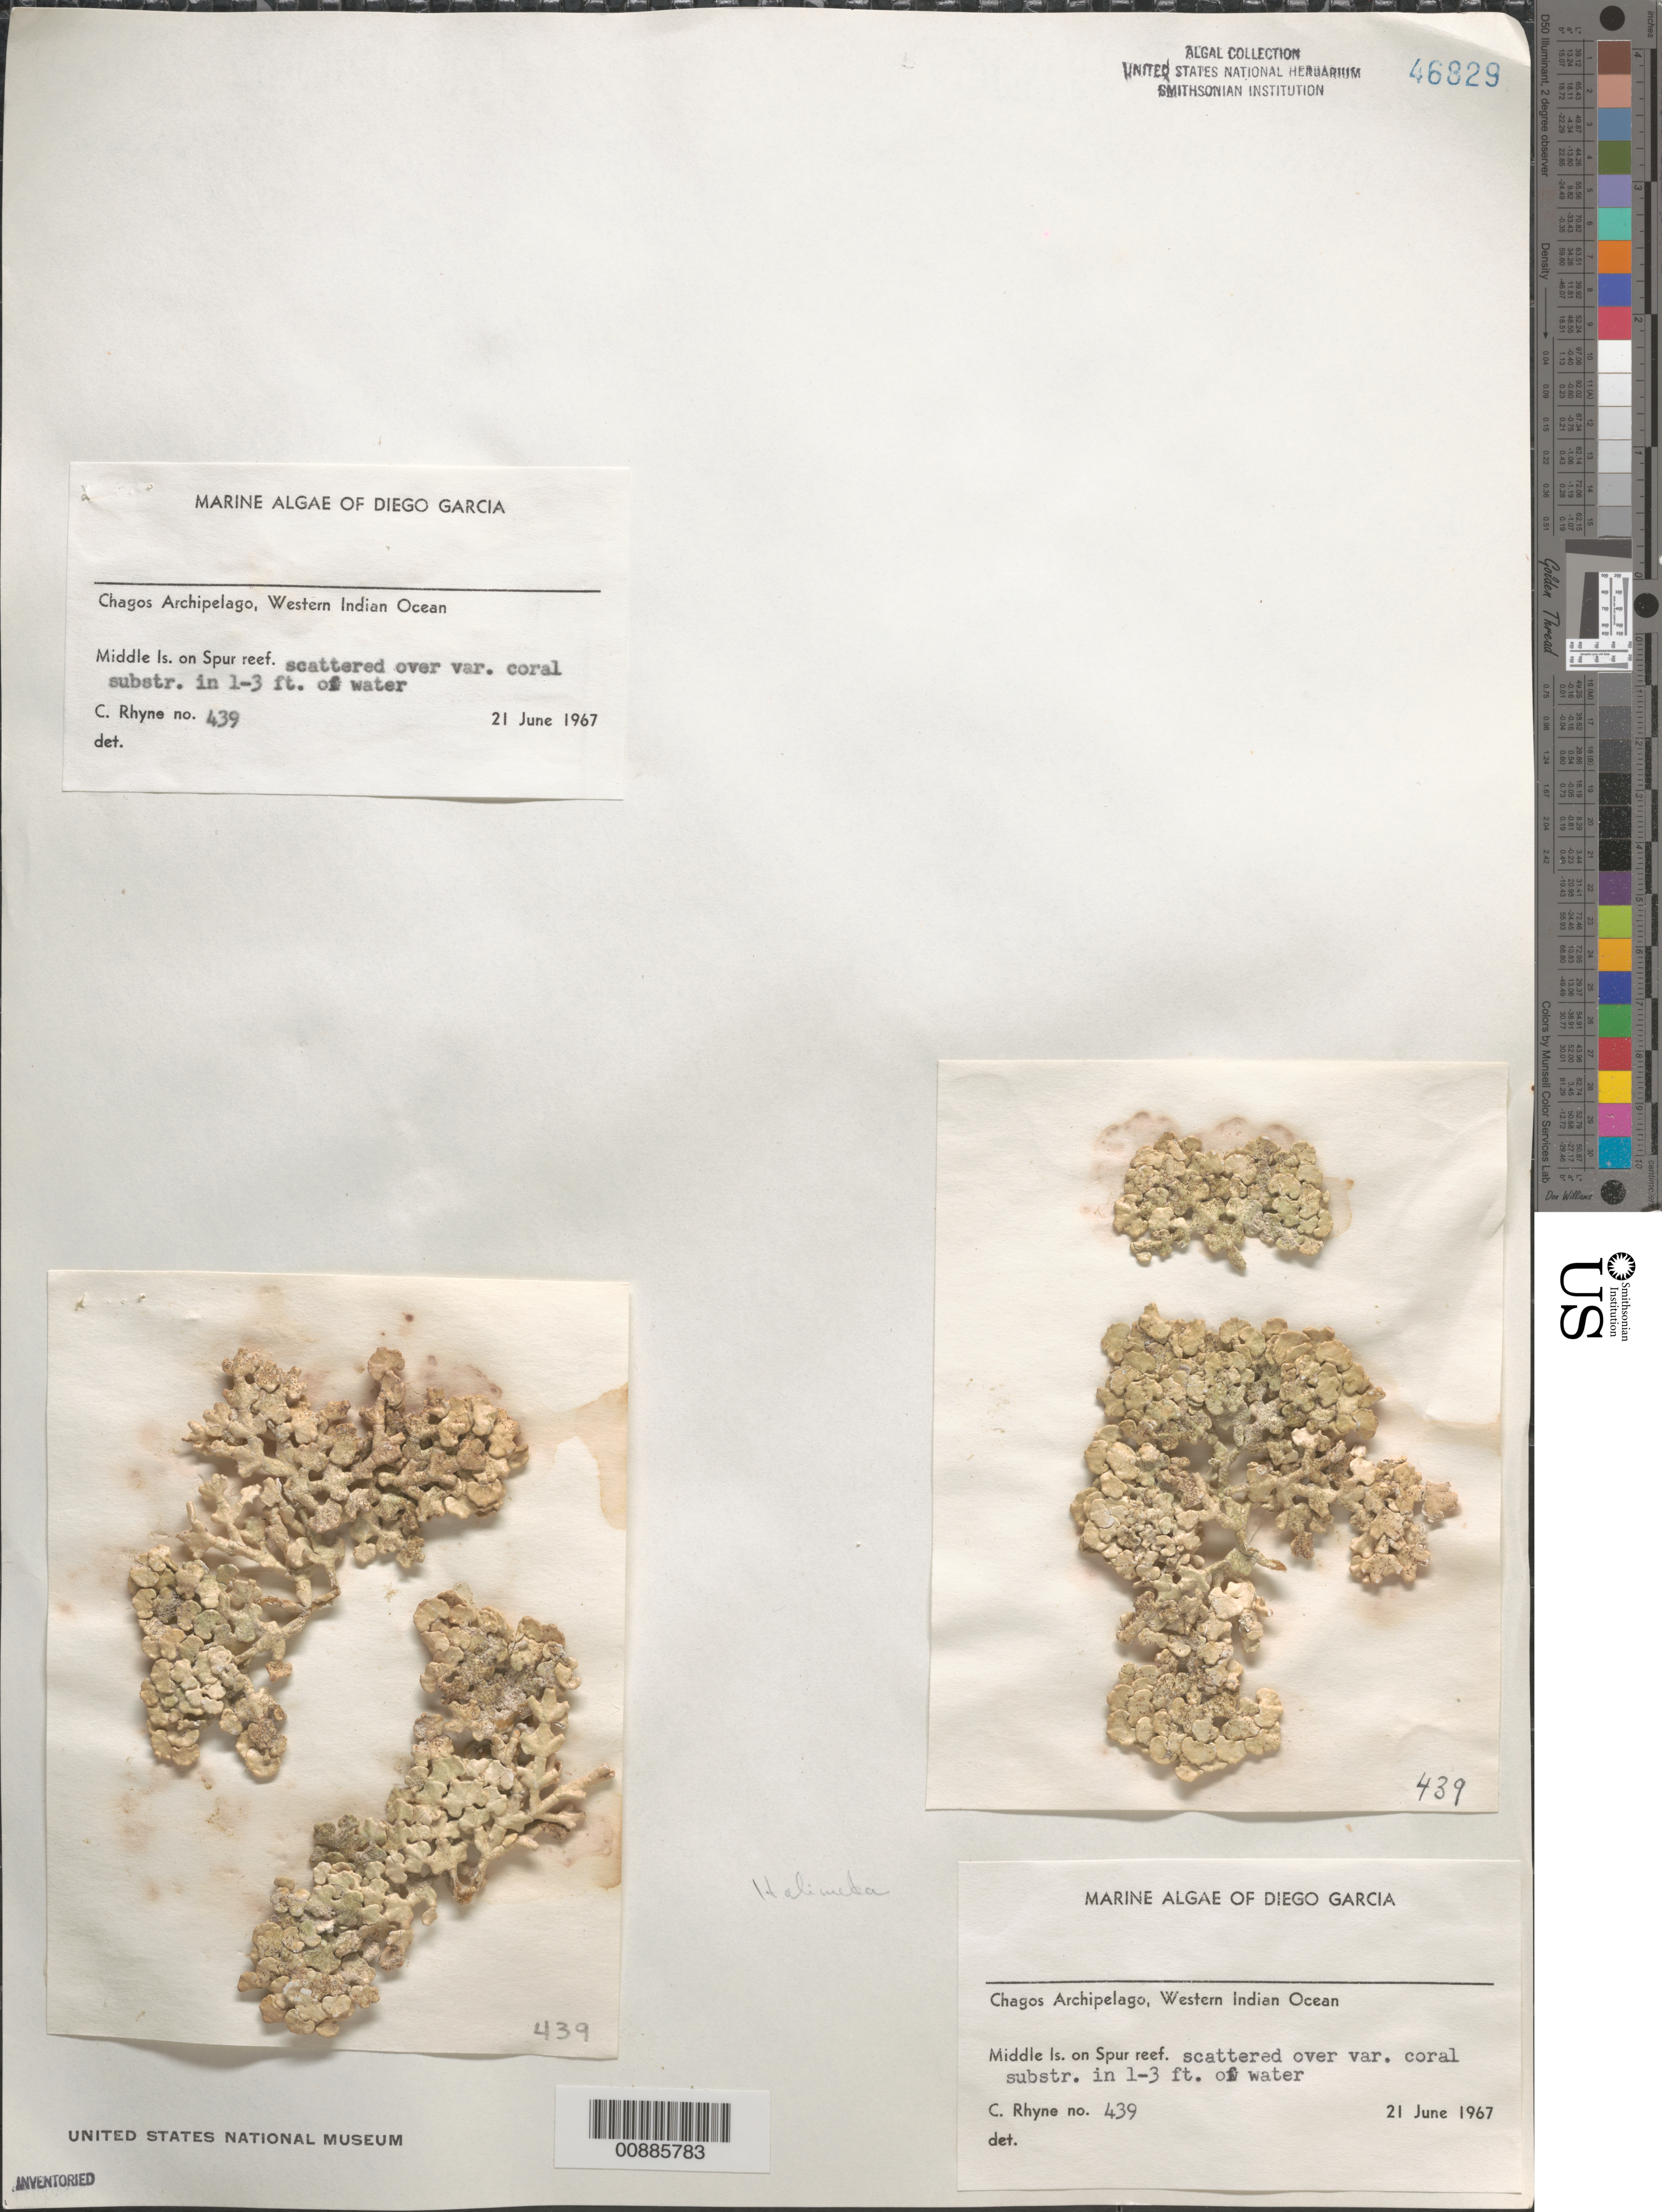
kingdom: Plantae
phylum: Chlorophyta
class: Ulvophyceae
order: Bryopsidales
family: Halimedaceae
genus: Halimeda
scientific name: Halimeda sp.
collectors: C. Rhyne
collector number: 439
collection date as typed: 21 Jun 1967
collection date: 1967-06-21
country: British Indian Ocean Territory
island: Diego Garcia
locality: Middle Island, spur reef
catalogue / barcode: US 46829